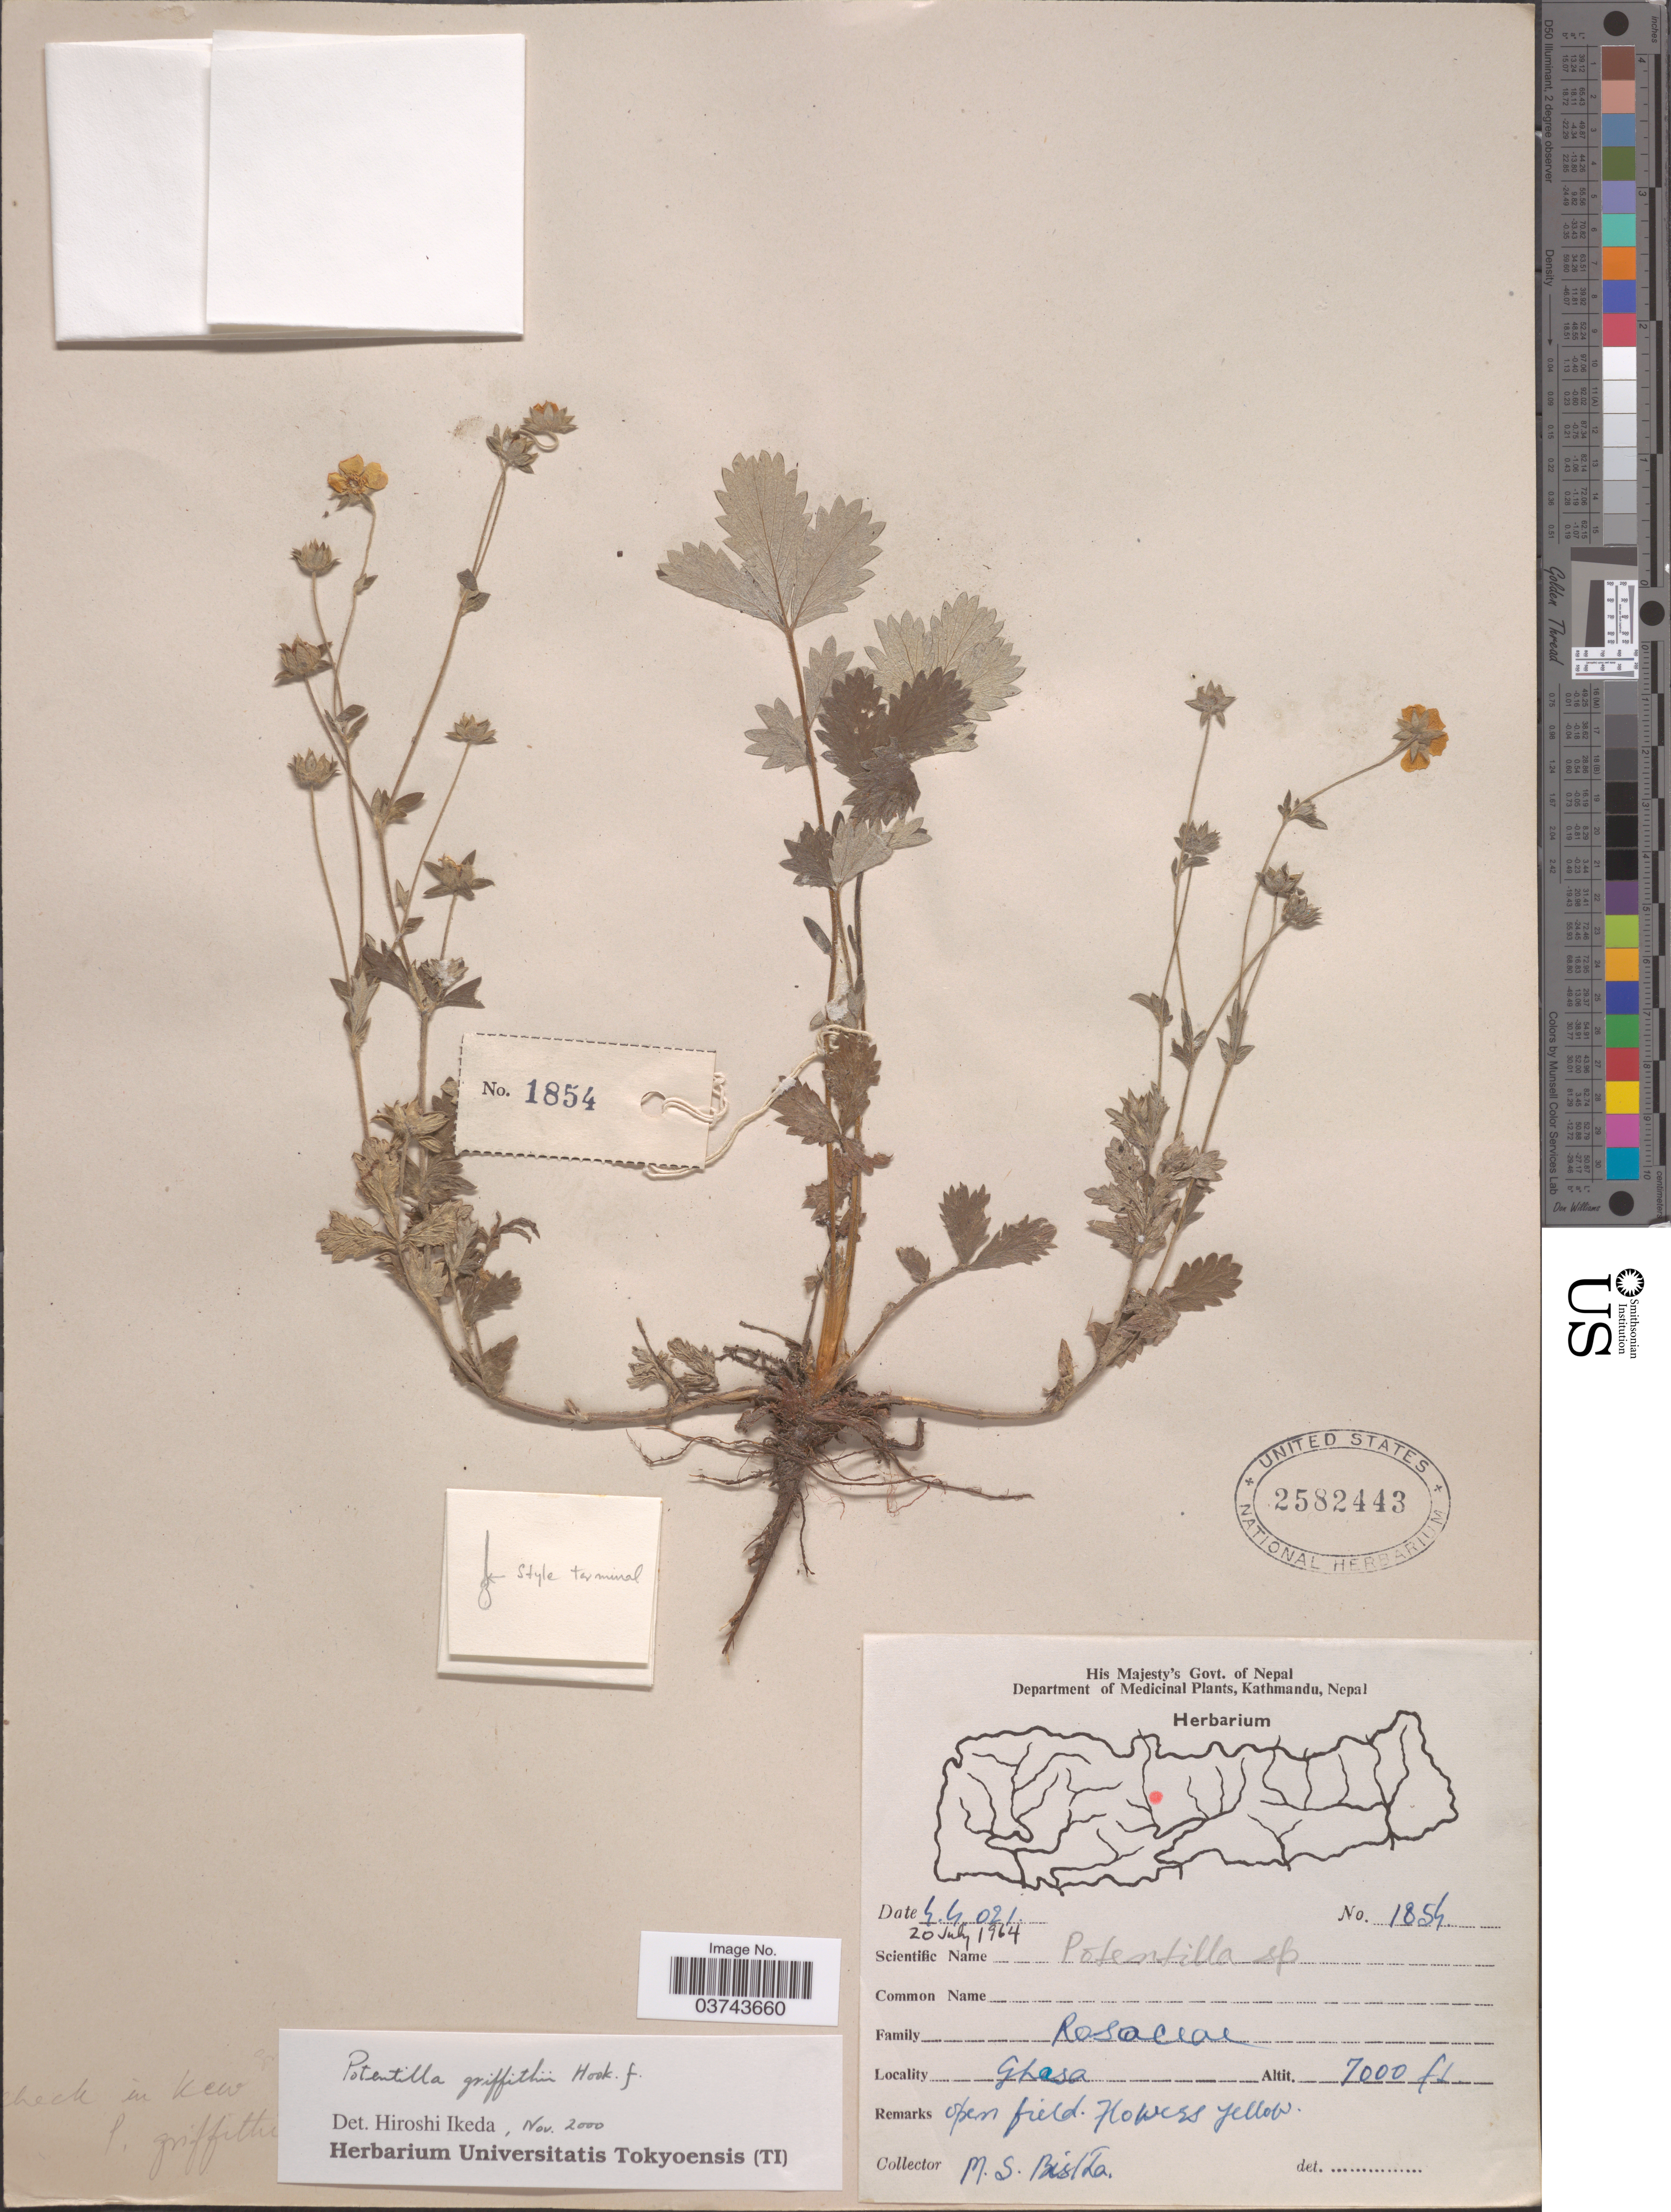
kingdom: Plantae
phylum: Tracheophyta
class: Magnoliopsida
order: Rosales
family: Rosaceae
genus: Potentilla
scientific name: Potentilla griffithii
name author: Hook. f.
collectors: M. Bistha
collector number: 1854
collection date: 1964-07-20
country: Nepal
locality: Ghasa.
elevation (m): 2134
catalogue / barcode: US 2582443